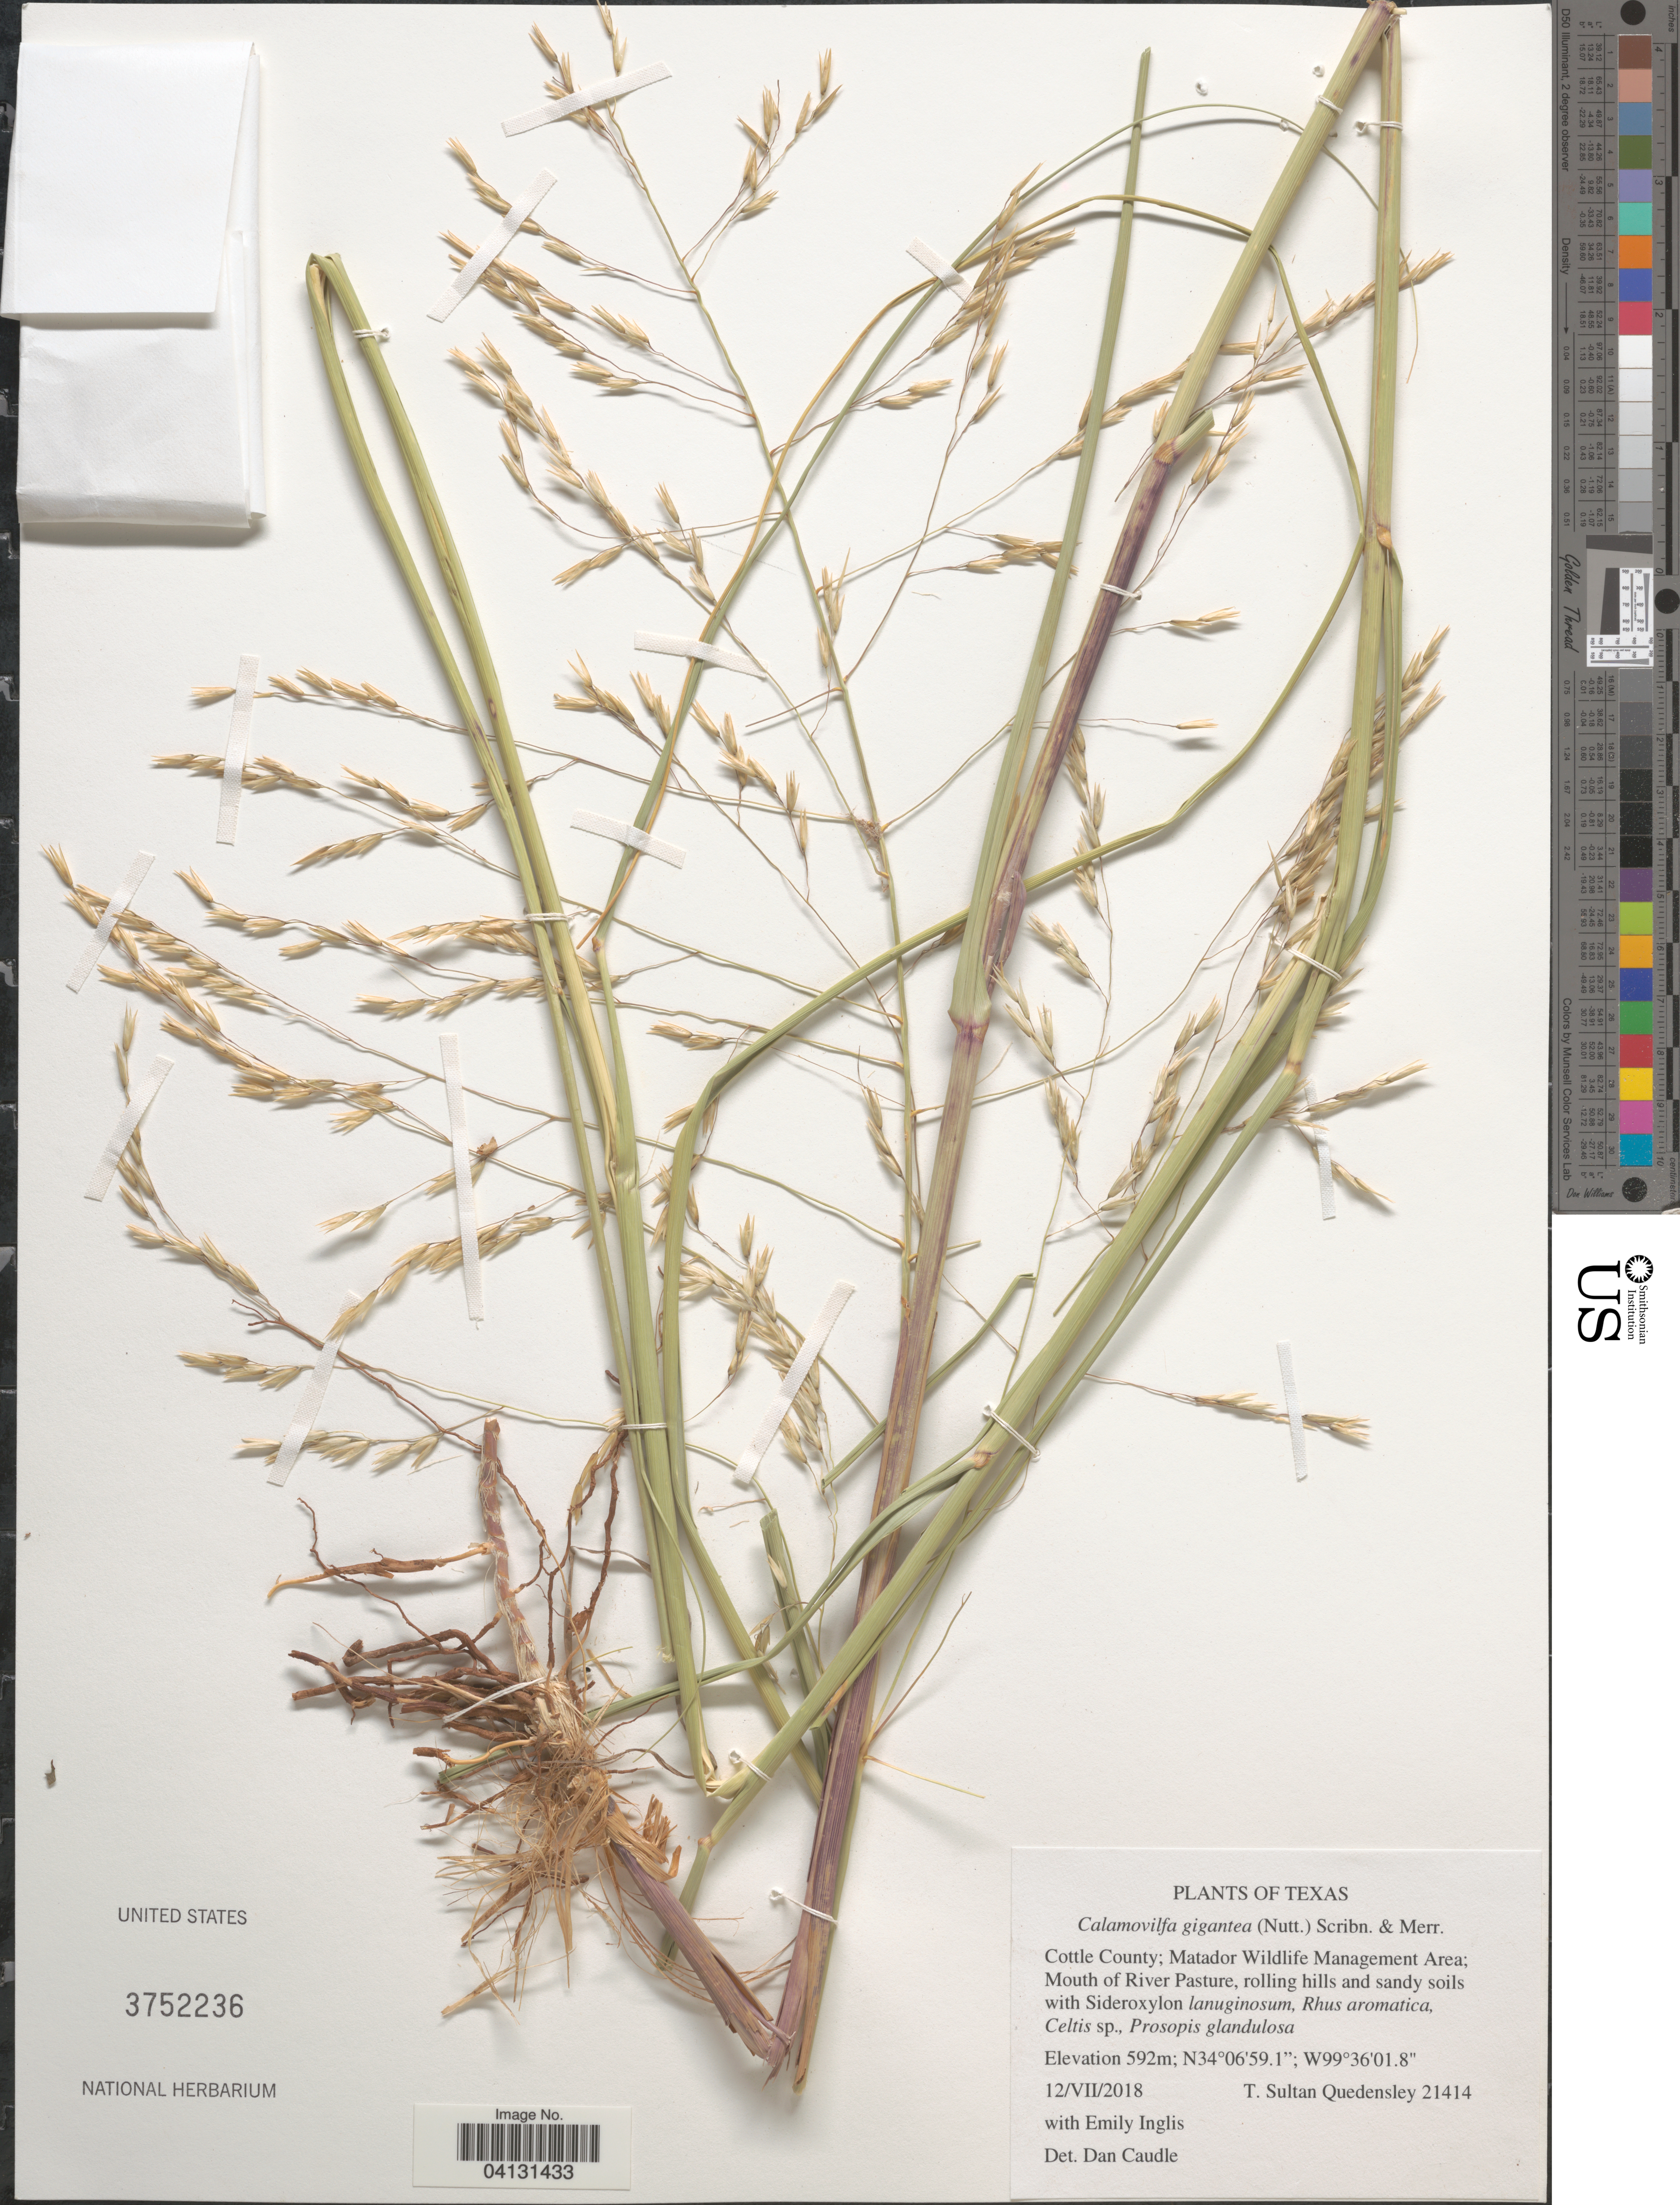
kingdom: Plantae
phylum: Tracheophyta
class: Liliopsida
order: Poales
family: Poaceae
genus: Calamovilfa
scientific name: Calamovilfa gigantea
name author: L.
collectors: T. S. Quedensley & E. Inglis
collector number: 21414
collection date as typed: Transcribed d/m/y: 12/7/2018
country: United States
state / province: Texas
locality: Cottle County; Matador Wildlife Management Area; Mouth of River Pasture.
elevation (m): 592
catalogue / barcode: US 3752236